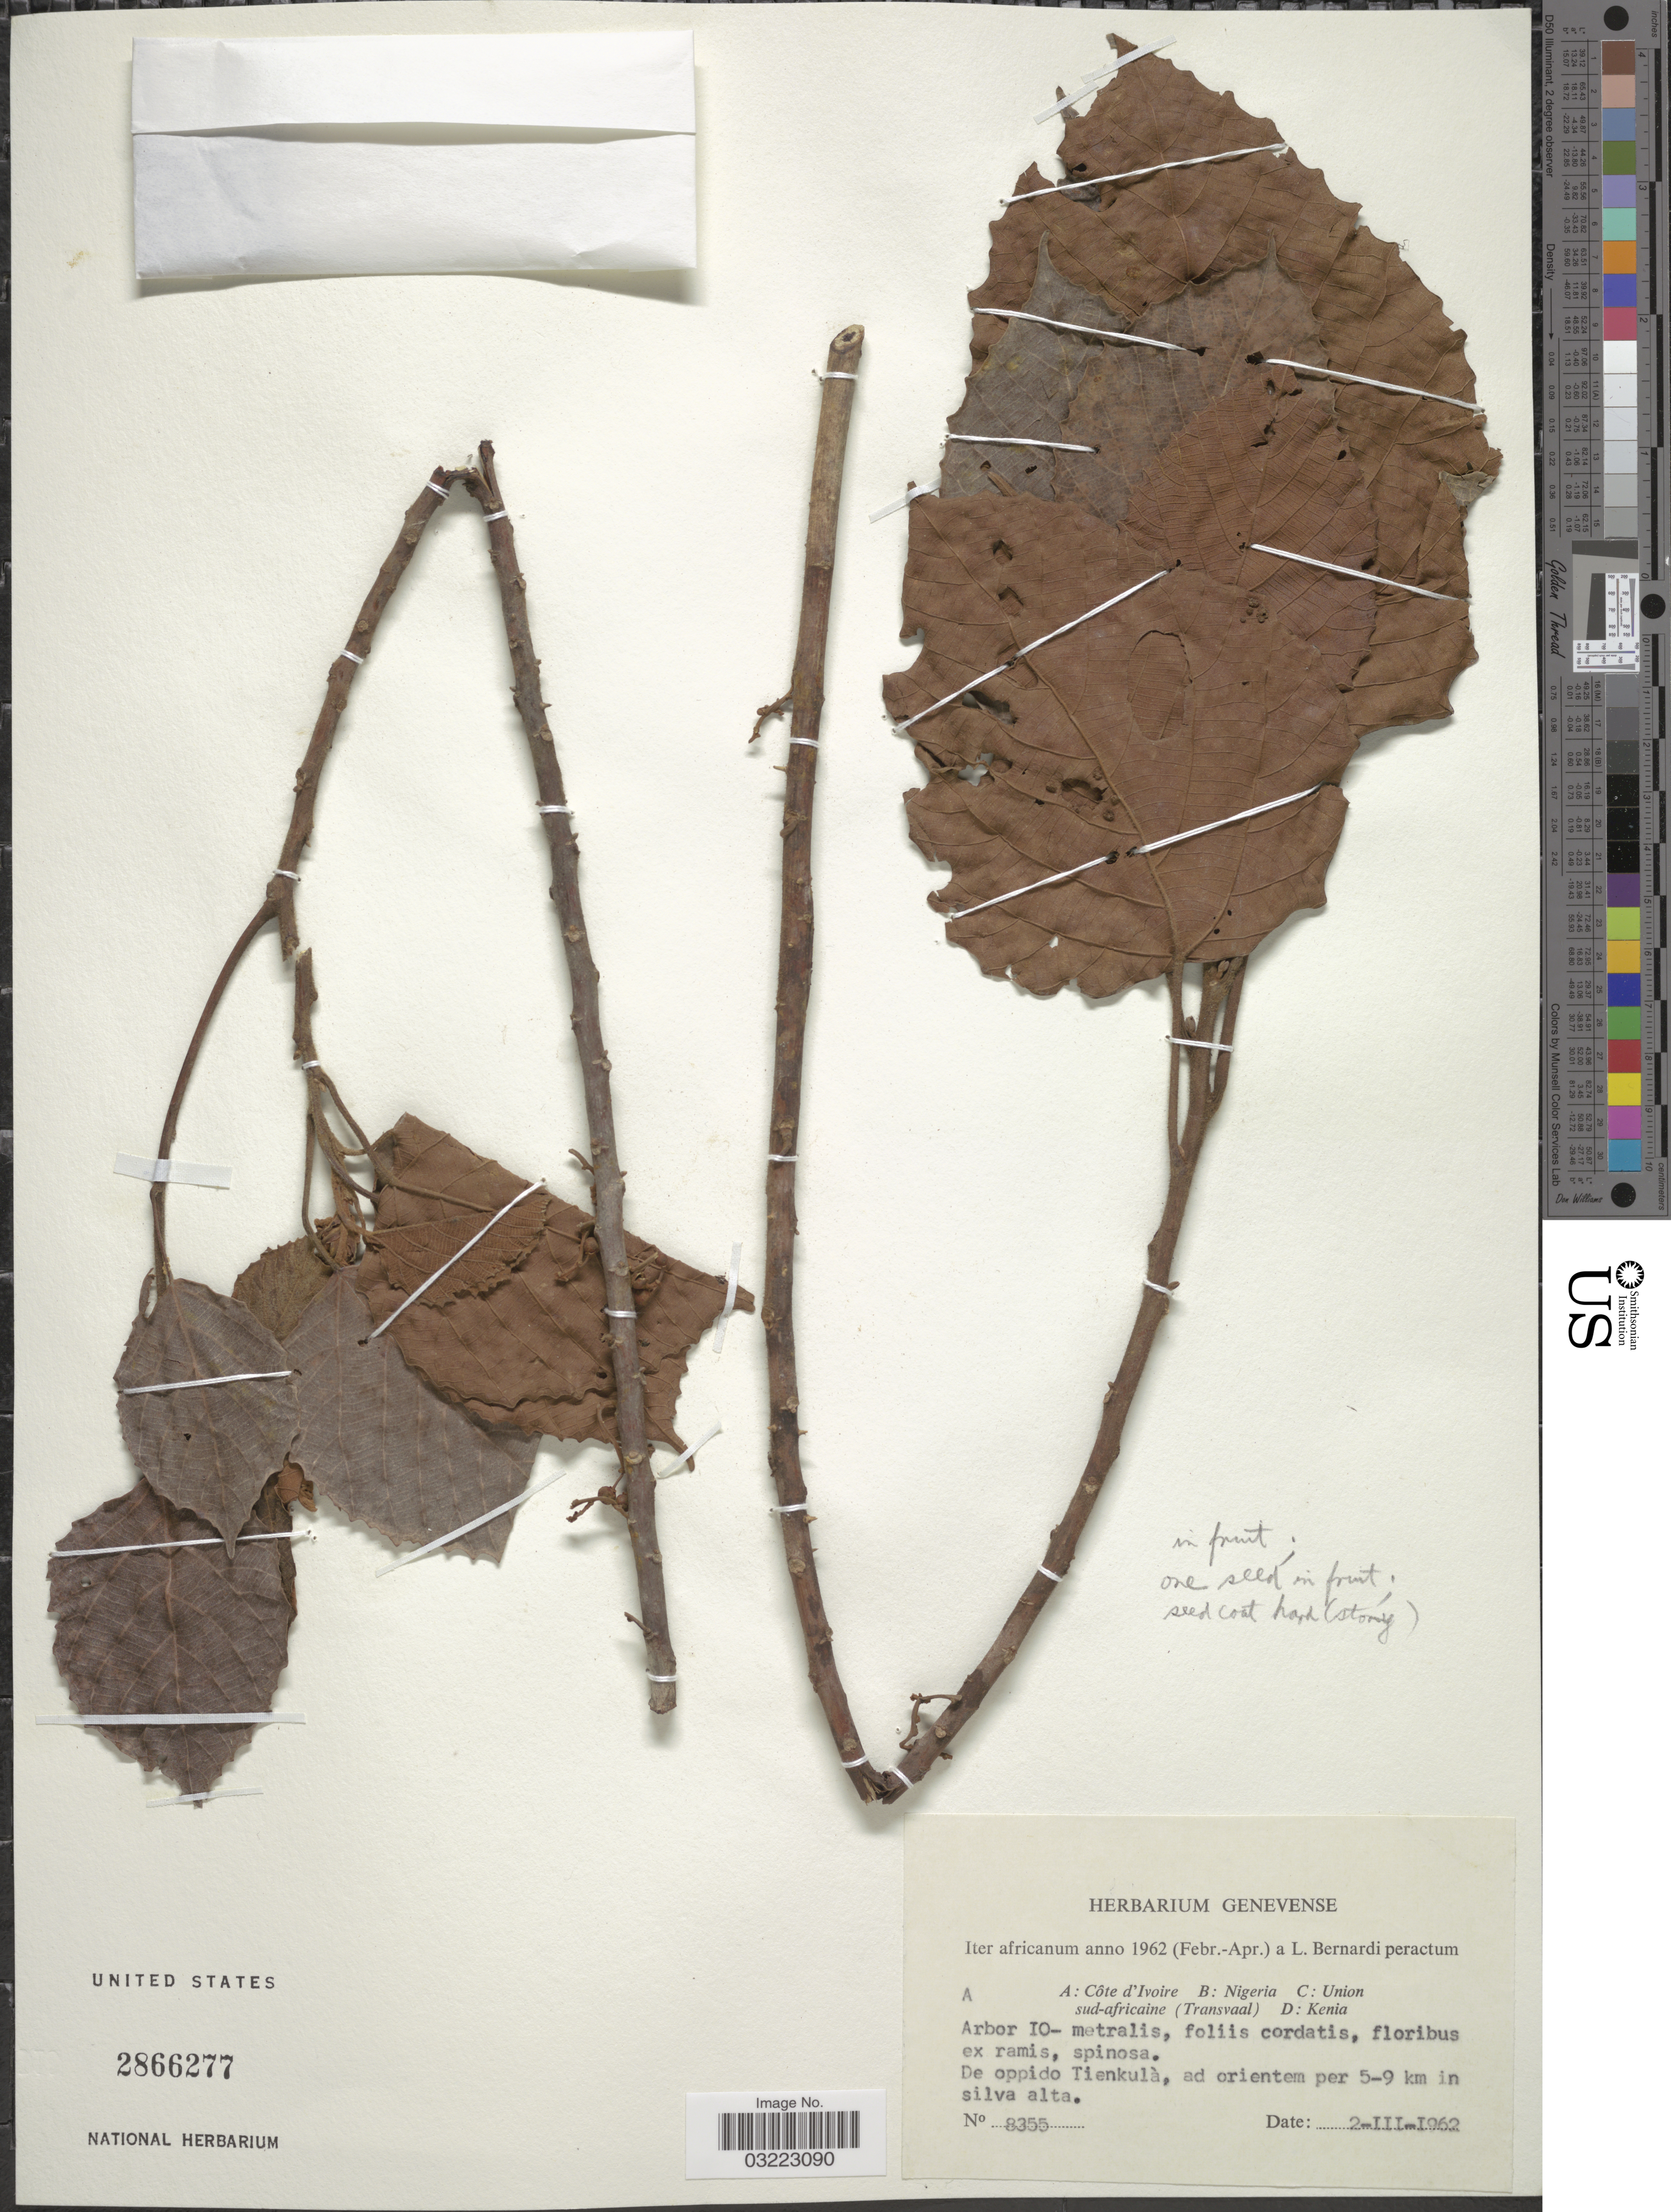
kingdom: Plantae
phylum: Tracheophyta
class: Magnoliopsida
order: Malpighiales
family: Euphorbiaceae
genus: Macaranga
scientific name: Macaranga hurifolia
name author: Beille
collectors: L. Bernardi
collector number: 8355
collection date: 1962-03-02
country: Ivory Coast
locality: Côte d'Ivoire. De oppido Tienkulà, ad orientem per 5-9 km in silva alta.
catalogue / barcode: US 2866277